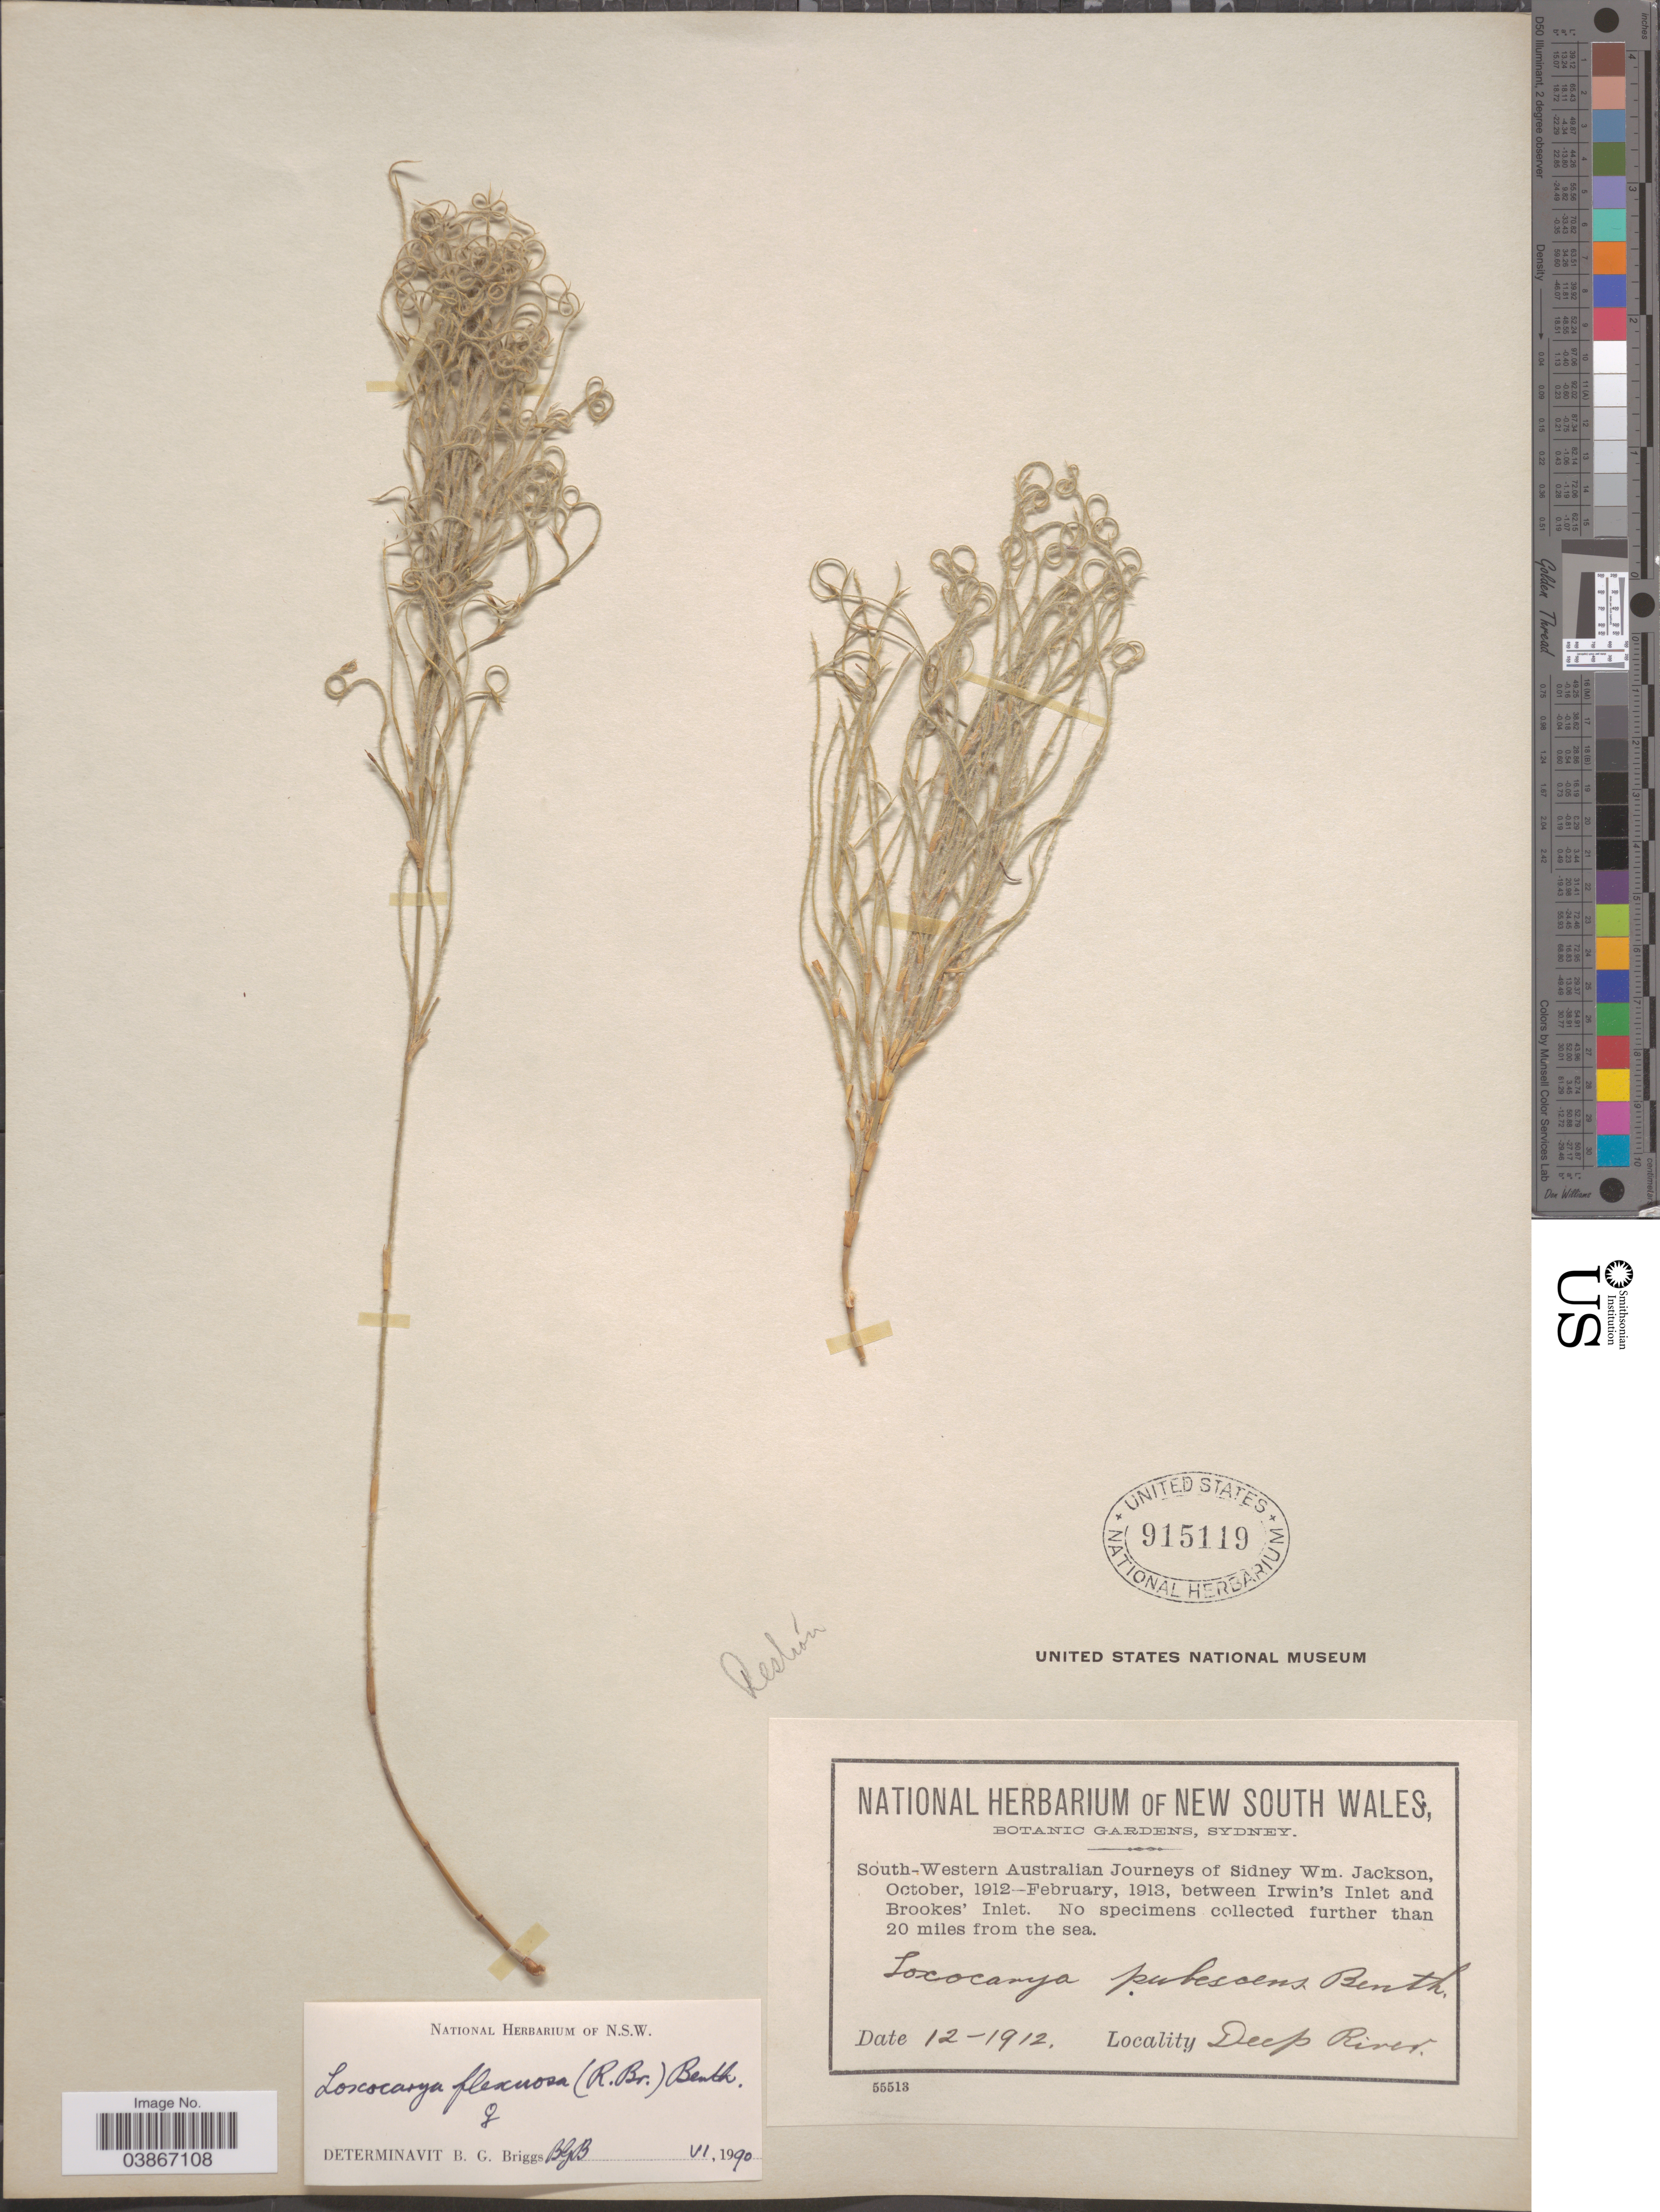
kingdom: Plantae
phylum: Tracheophyta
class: Liliopsida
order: Poales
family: Restionaceae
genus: Loxocarya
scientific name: Loxocarya pubescens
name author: (R. Br.) Benth.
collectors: Jackson, S. W.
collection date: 1912-12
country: Australia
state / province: New South Wales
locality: South-Western Australia, between Irwin's Inlet and Brookes' Inlet. Deep River.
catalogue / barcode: US 915119